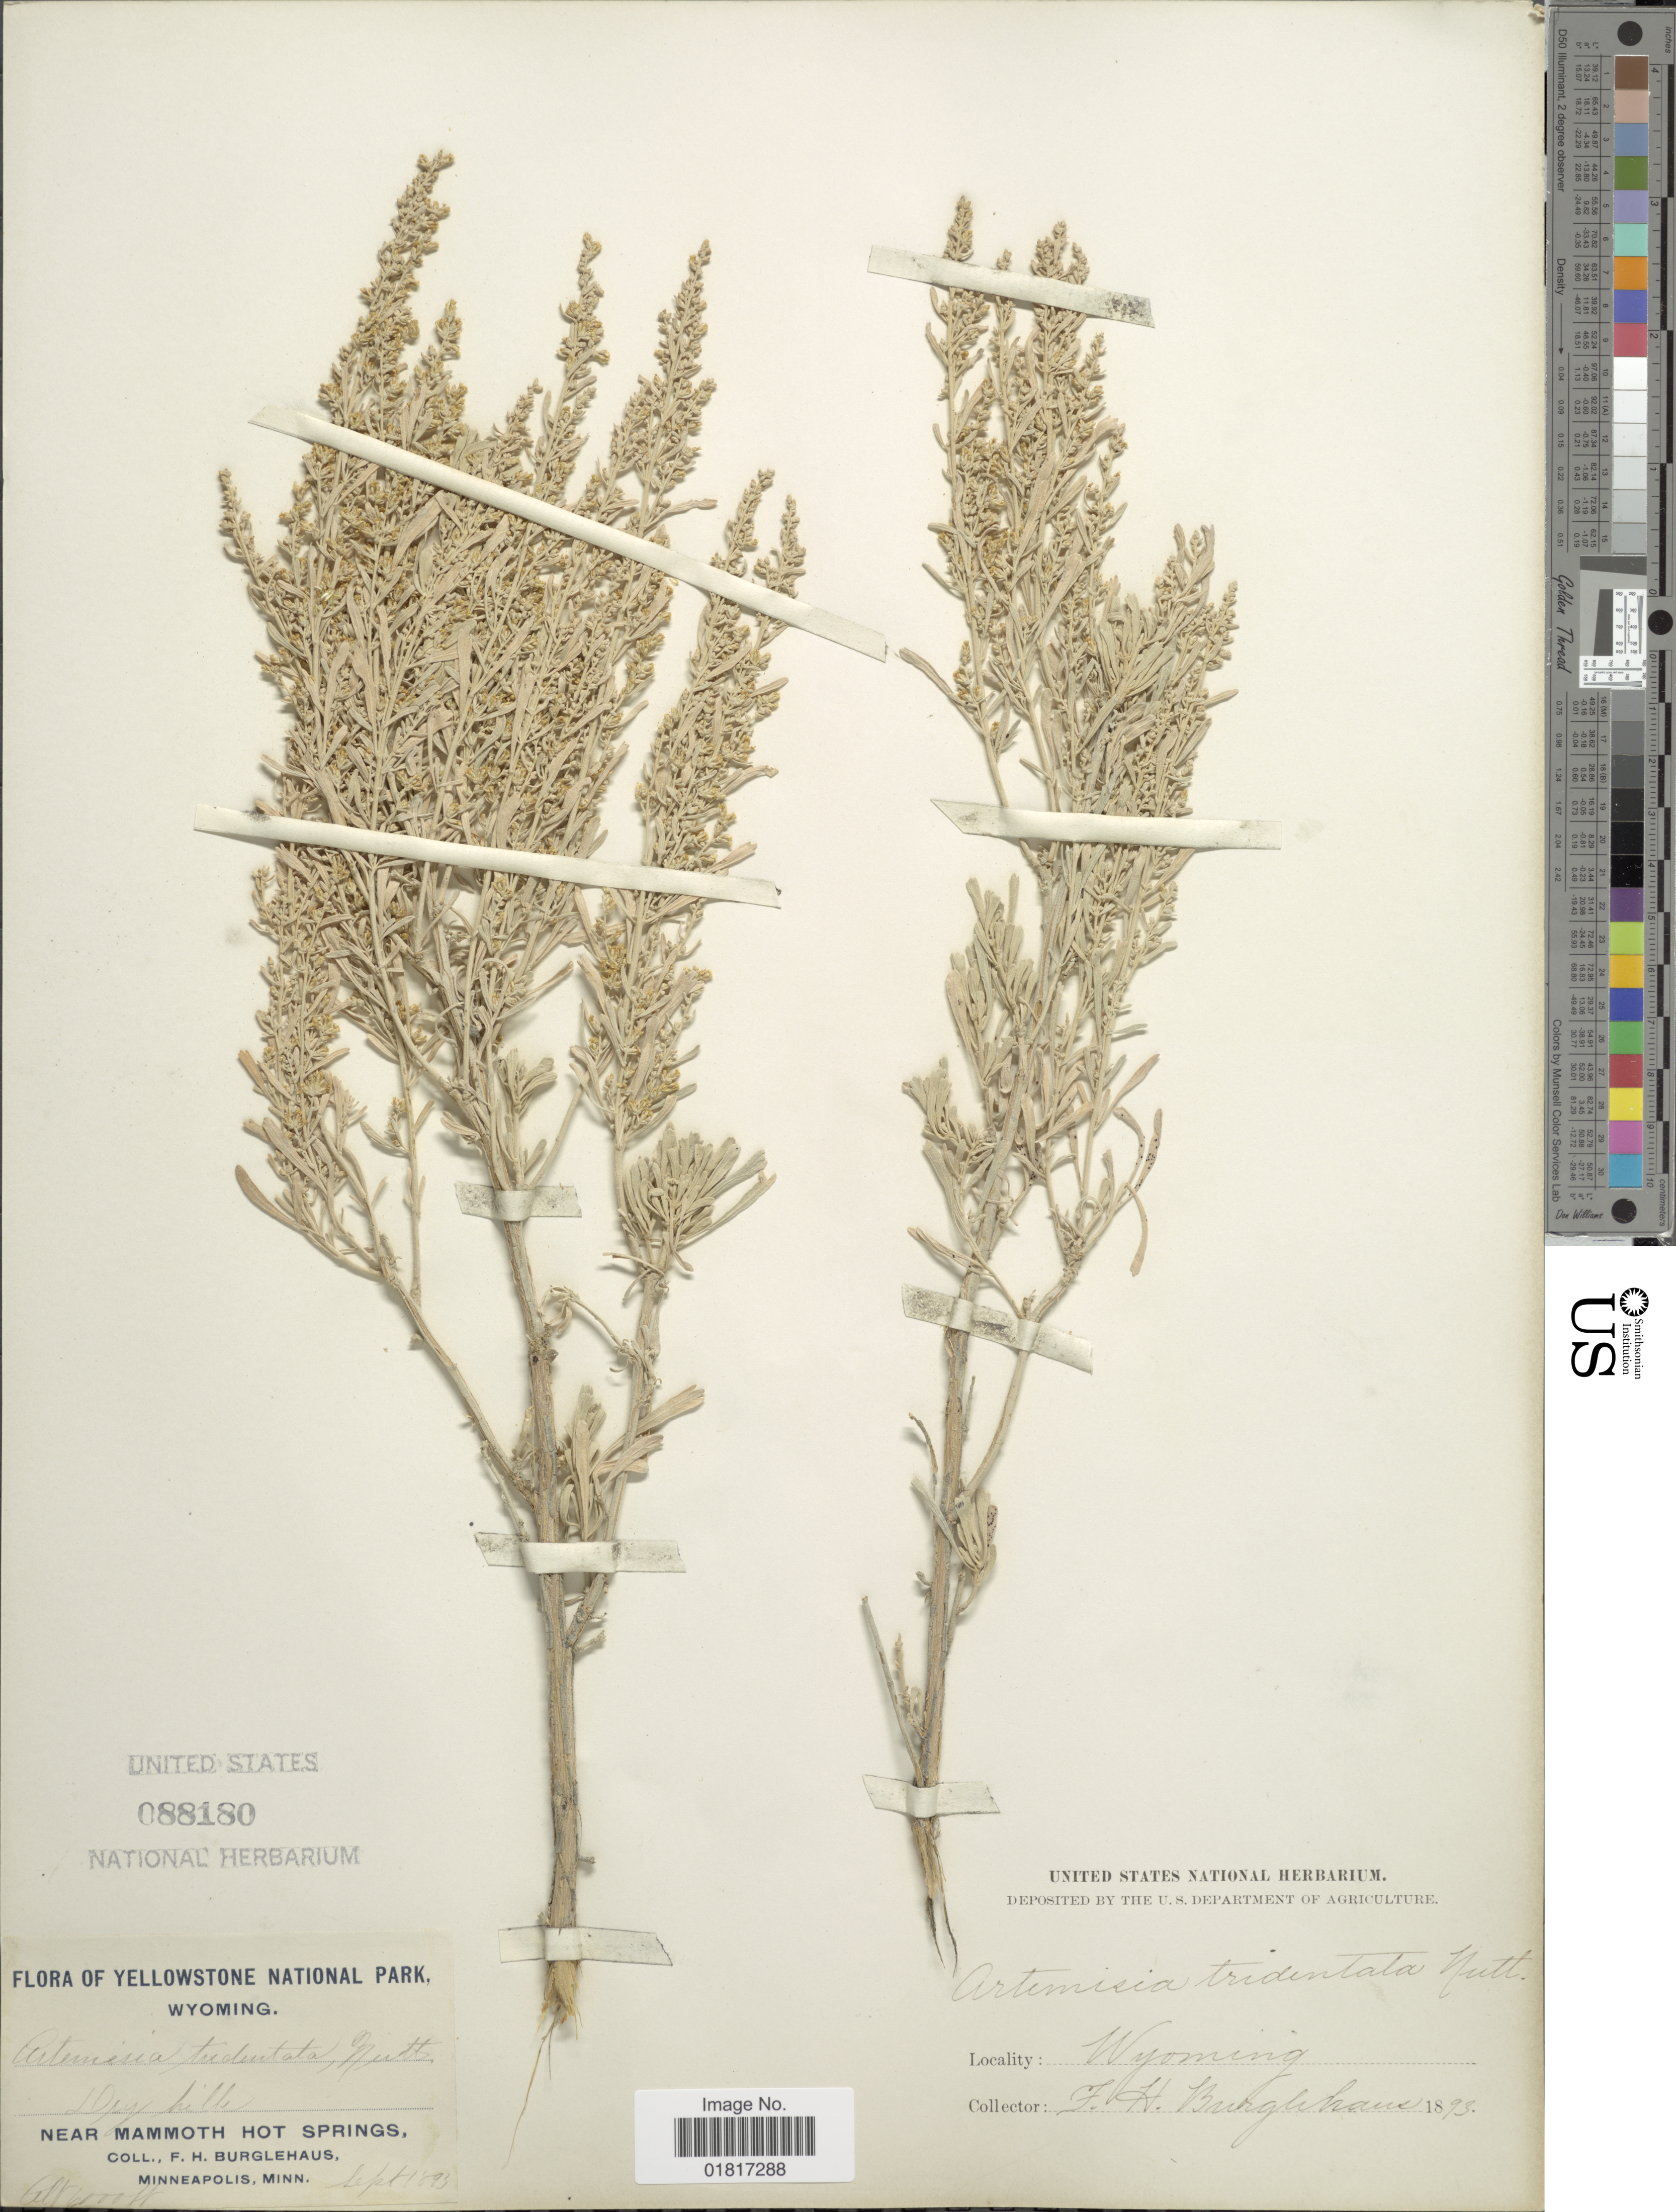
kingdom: Plantae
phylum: Tracheophyta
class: Magnoliopsida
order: Asterales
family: Asteraceae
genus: Artemisia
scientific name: Artemisia tridentata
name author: Nutt.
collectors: F. Burglehaus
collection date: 1893-09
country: United States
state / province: Wyoming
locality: Yellowstone National Park, Dry hills, near mammoth Hot Springs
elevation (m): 1829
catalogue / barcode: US 88180